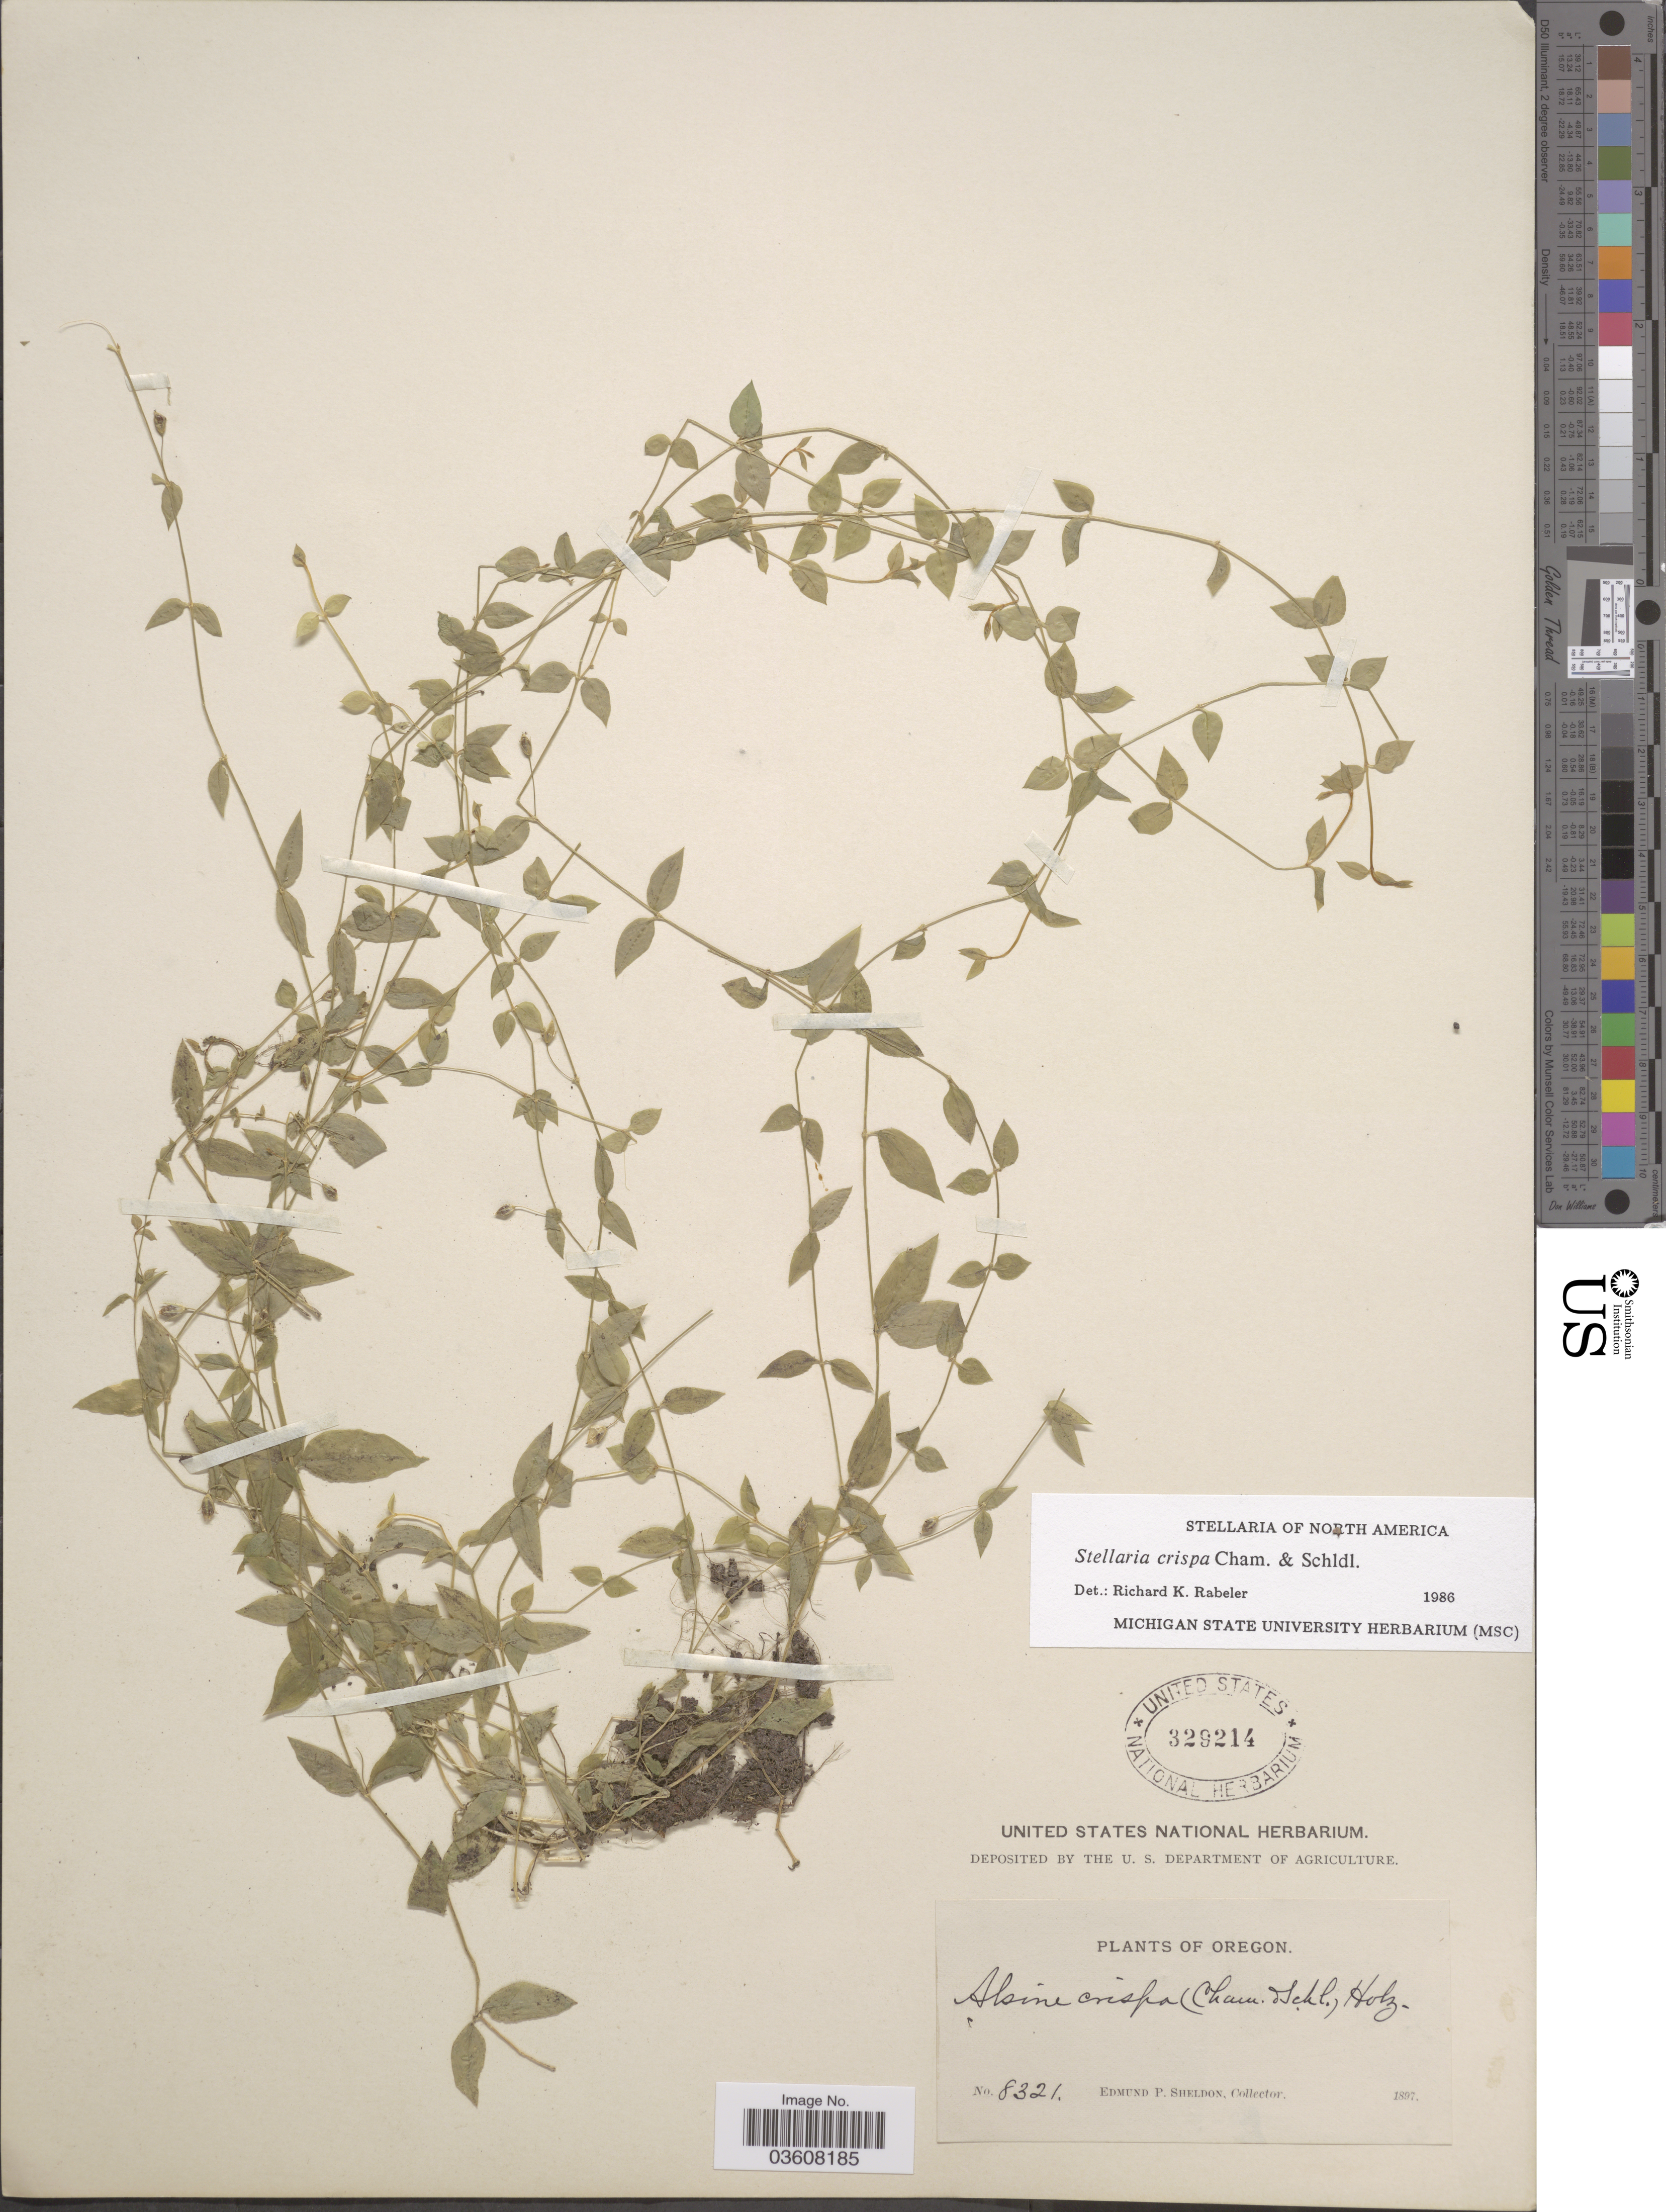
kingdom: Plantae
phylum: Tracheophyta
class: Magnoliopsida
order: Caryophyllales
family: Caryophyllaceae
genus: Stellaria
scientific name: Stellaria crispa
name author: Cham. & Schltdl.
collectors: E. P. Sheldon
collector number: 8321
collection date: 1897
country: United States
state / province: Oregon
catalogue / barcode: US 329214